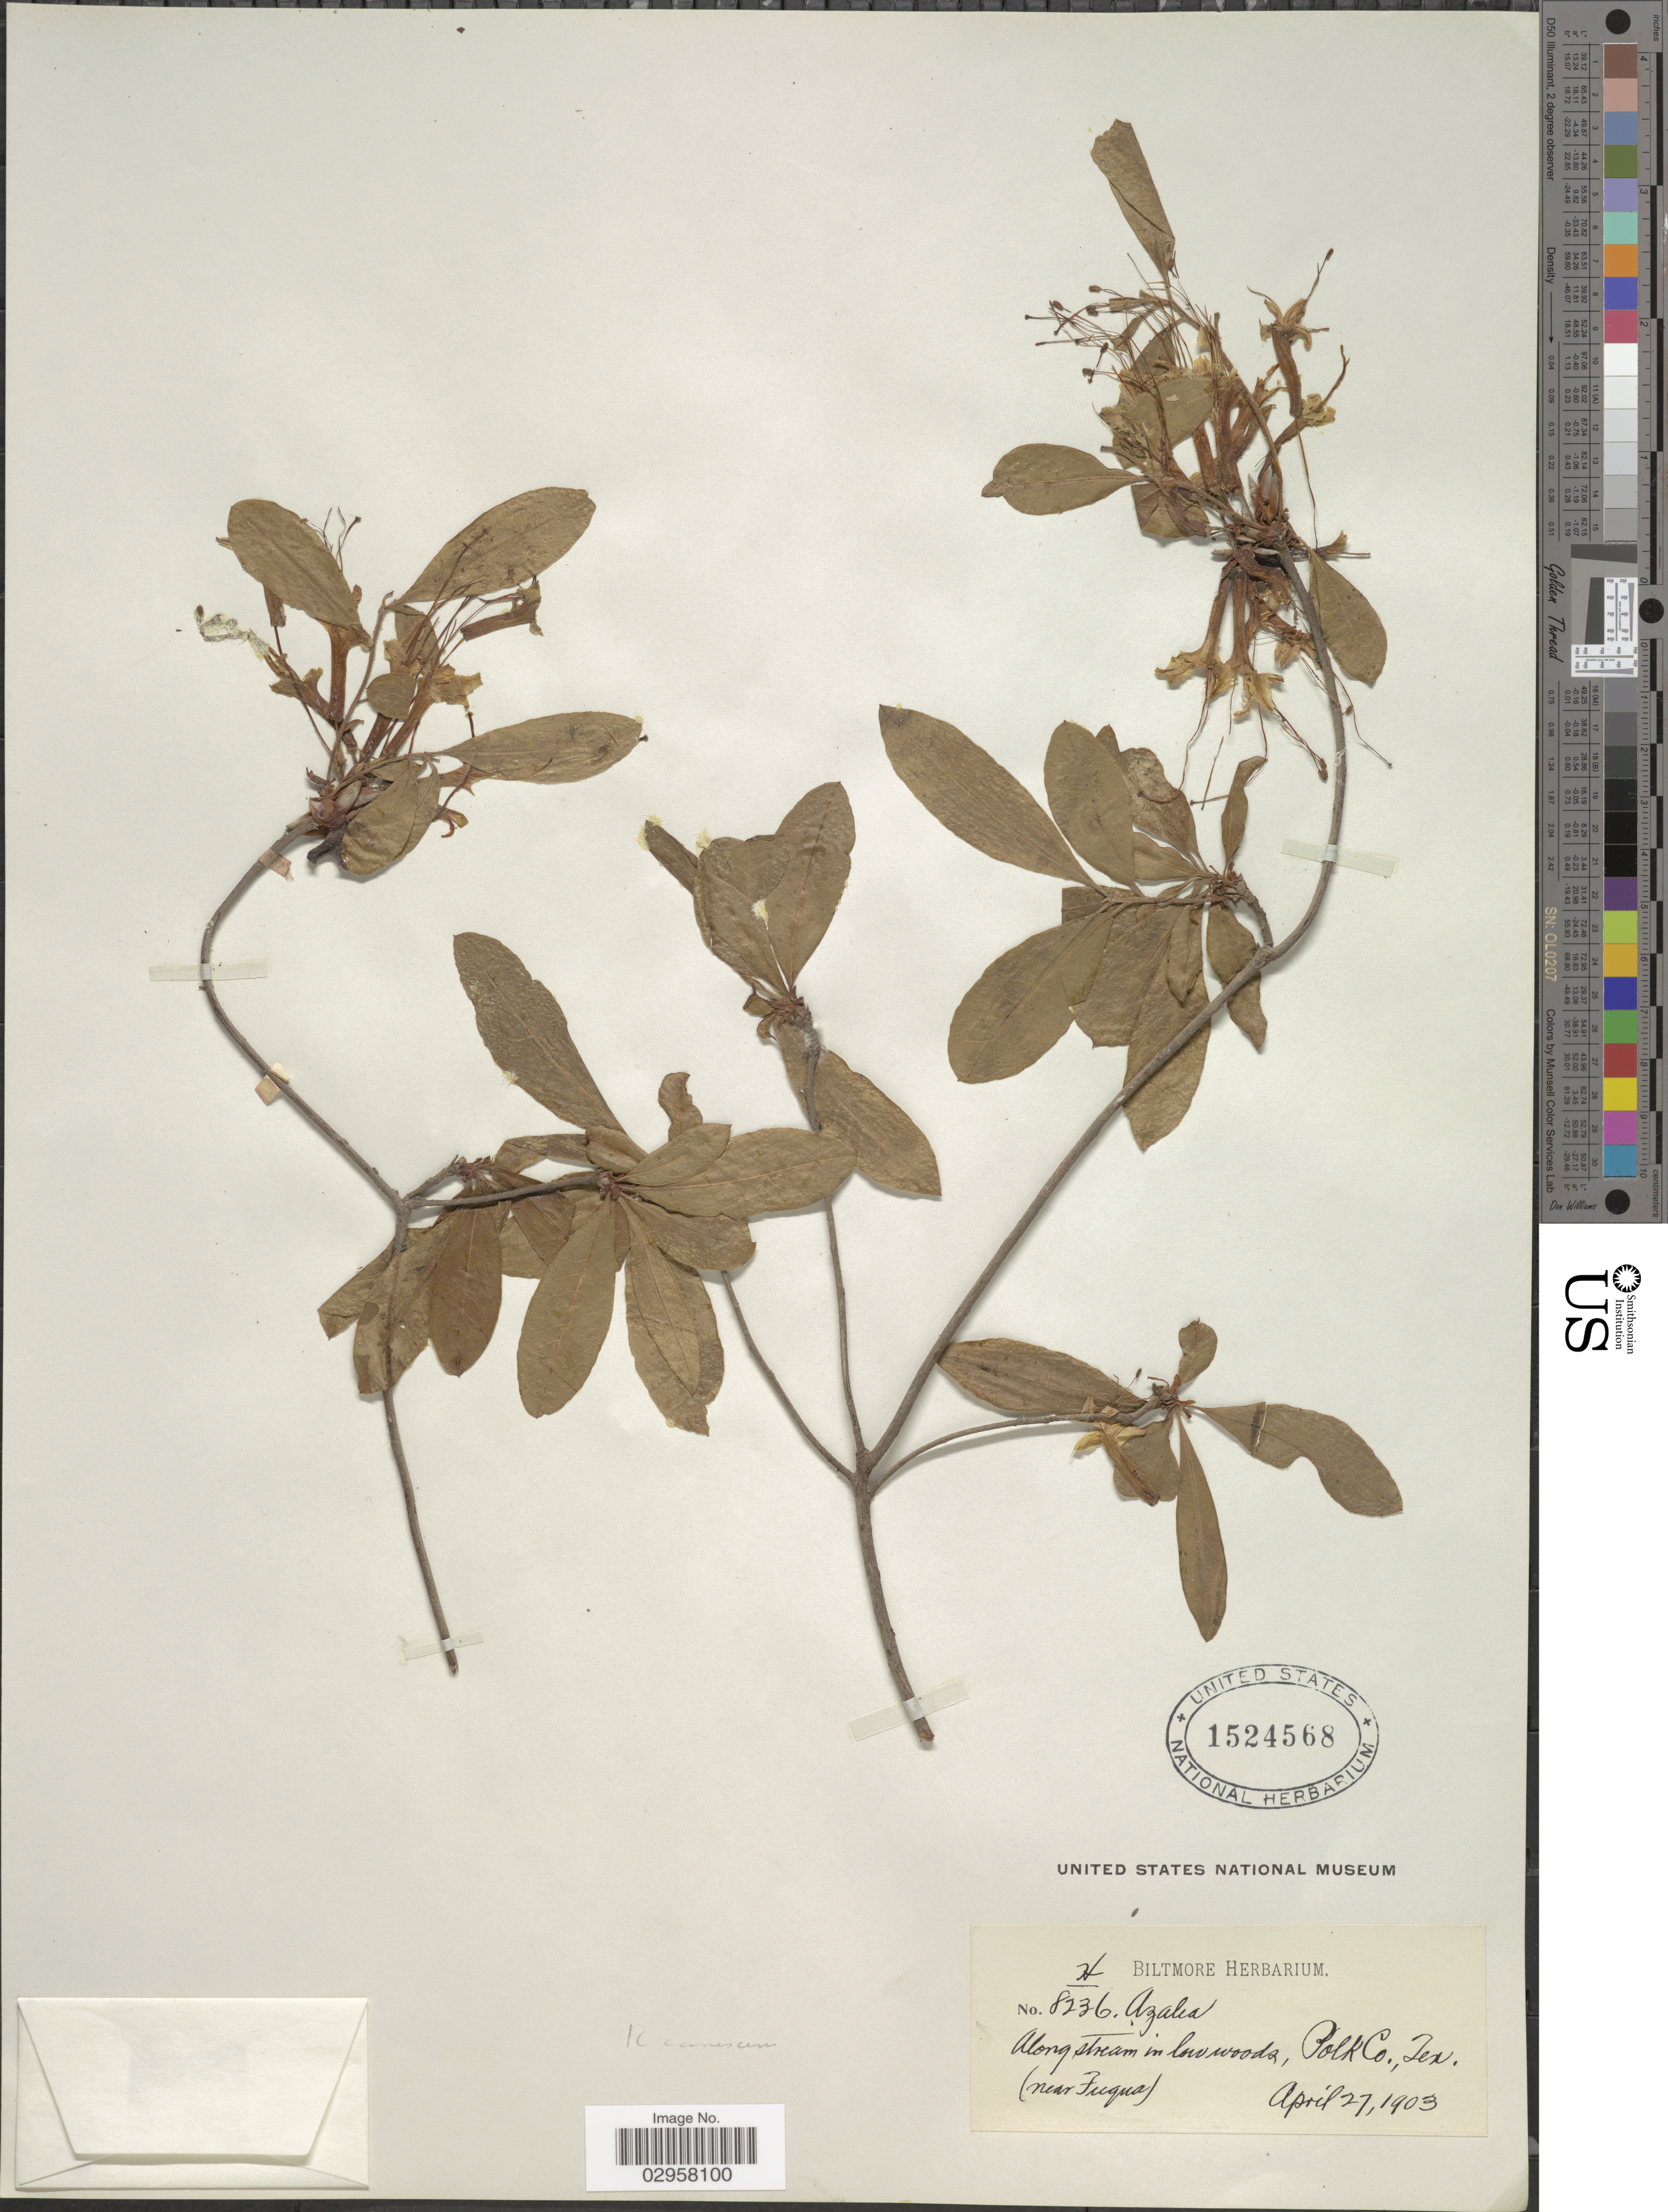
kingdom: Plantae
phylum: Tracheophyta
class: Magnoliopsida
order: Ericales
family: Ericaceae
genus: Rhododendron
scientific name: Rhododendron canescens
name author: (Michx.) Sweet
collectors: ex herb. Biltmore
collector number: H/8236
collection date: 1903-04-27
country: United States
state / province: Texas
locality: Polk Co. (near Fuqua).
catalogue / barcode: US 1524568